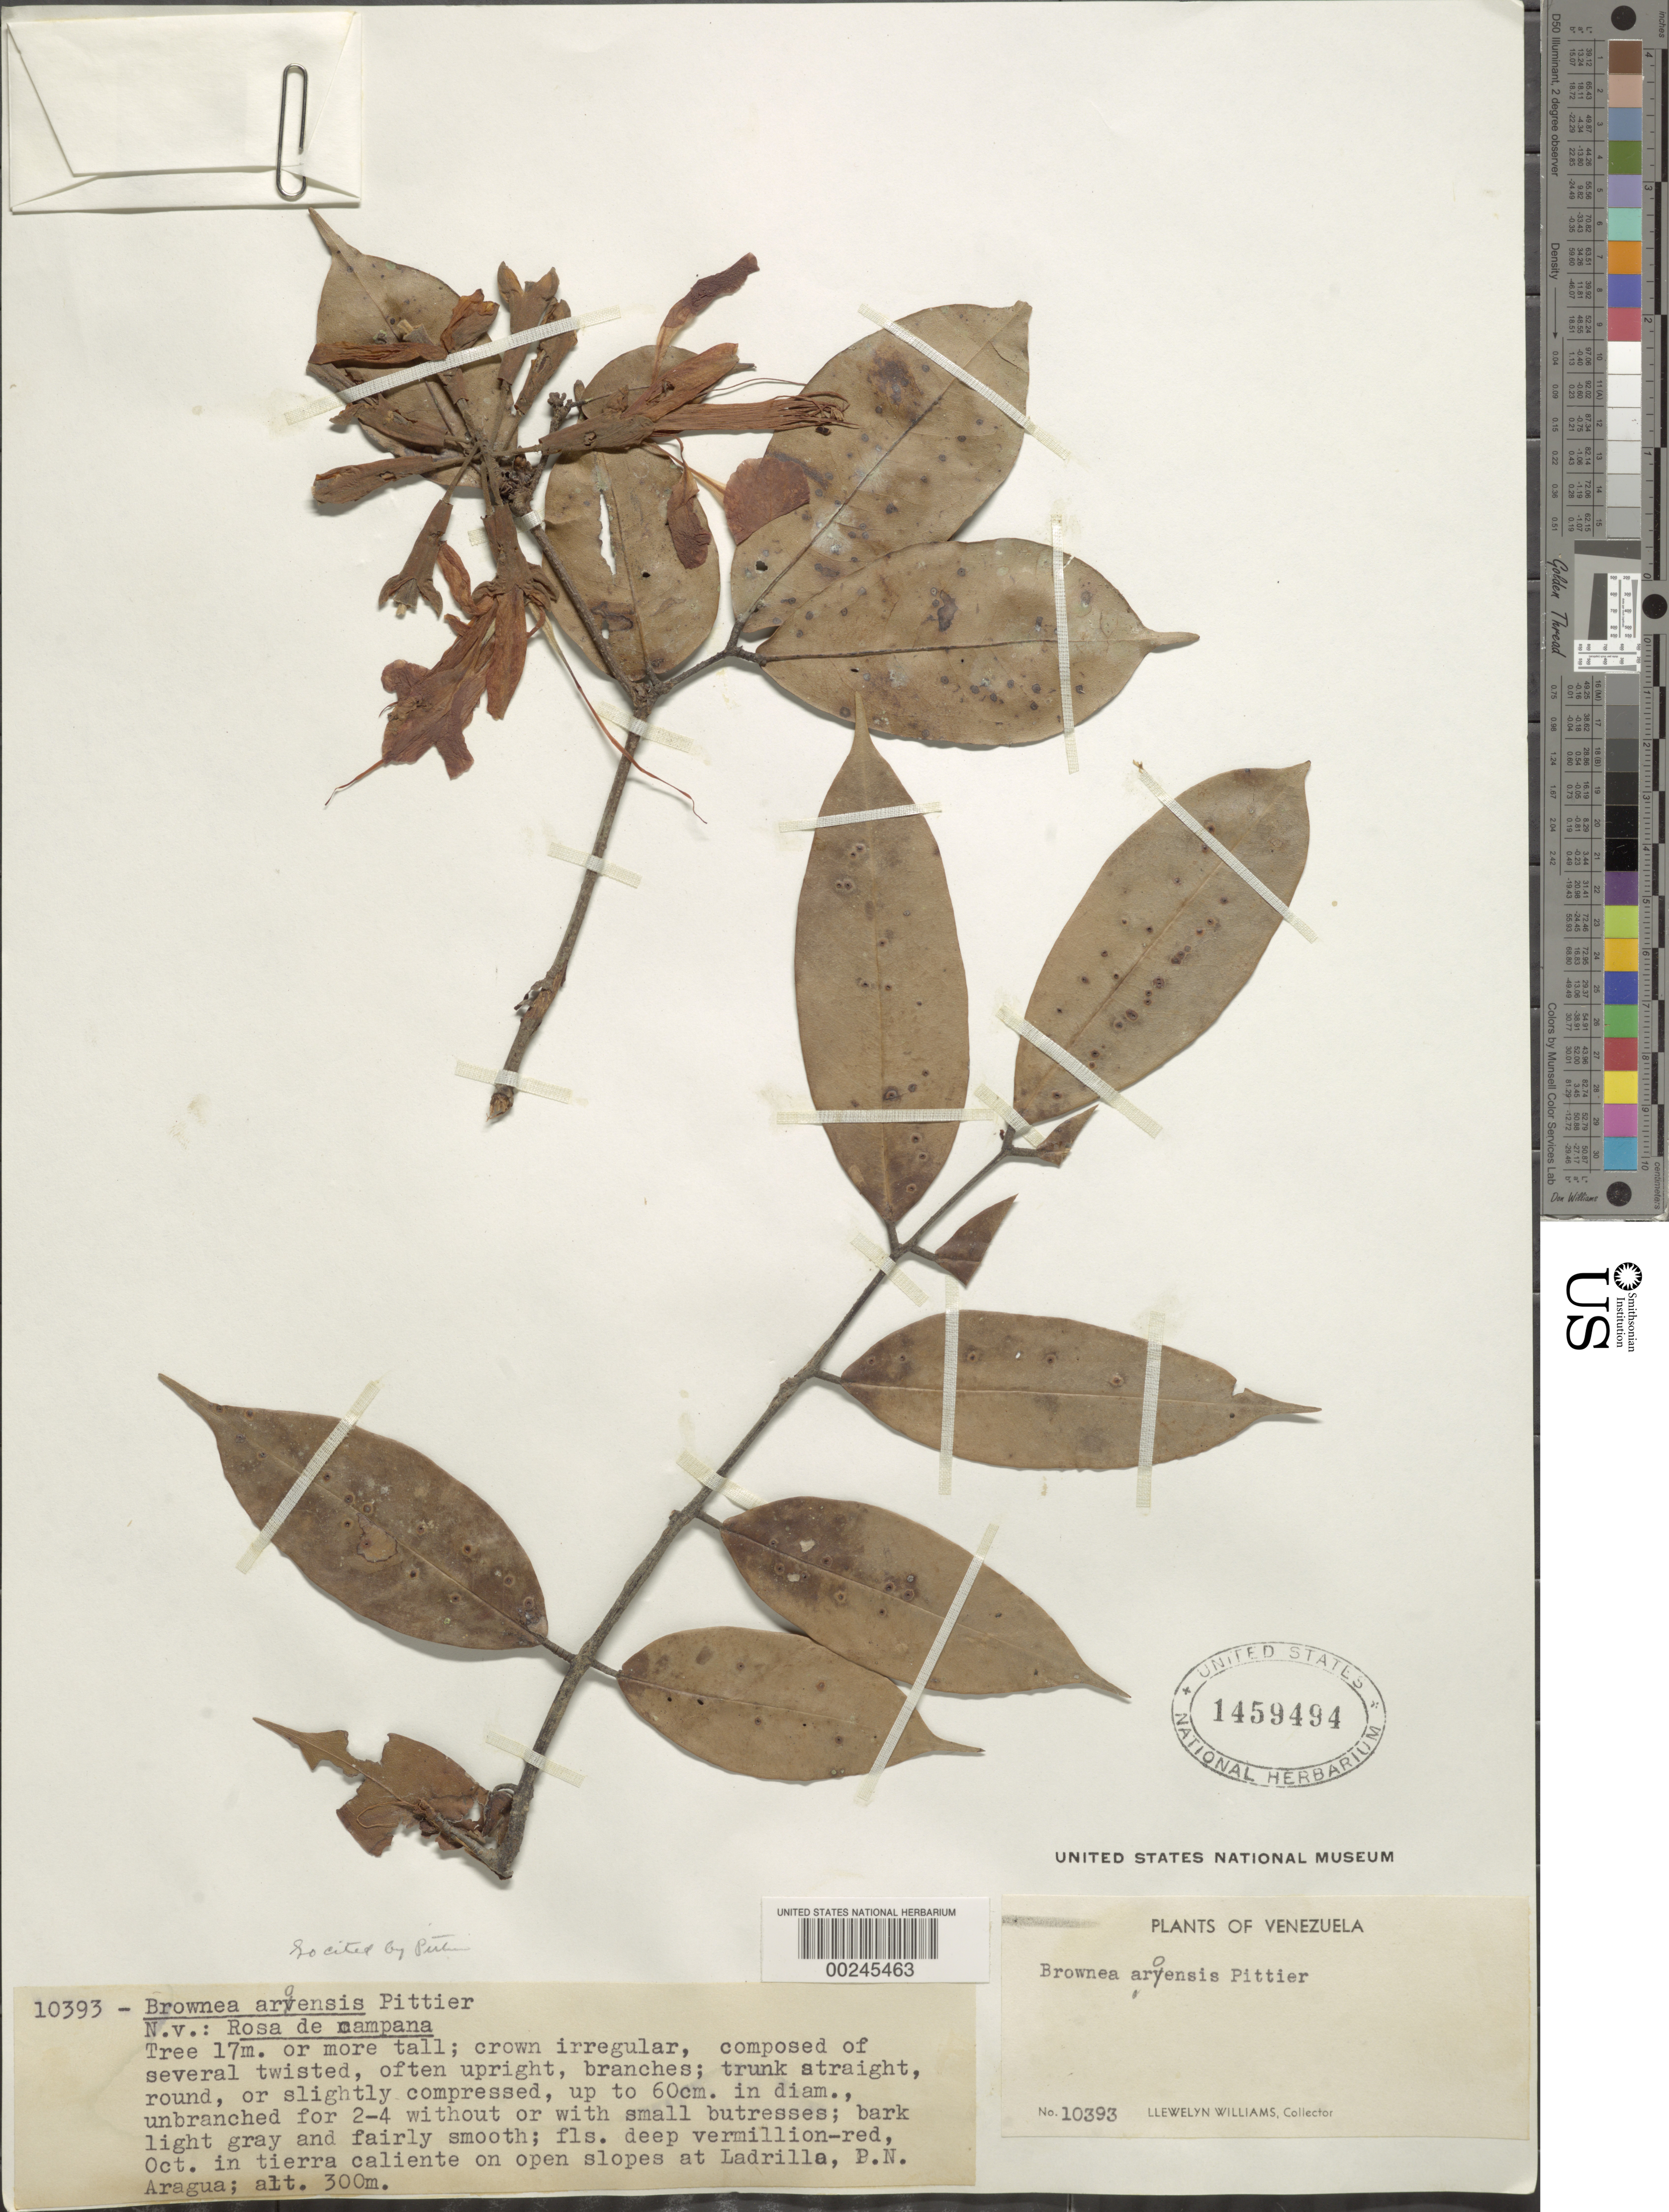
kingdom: Plantae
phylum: Tracheophyta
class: Magnoliopsida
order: Fabales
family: Fabaceae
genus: Brownea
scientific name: Brownea coccinea subsp. coccinea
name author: Jacq.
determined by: Santos-Silva, J.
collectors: Ll. Williams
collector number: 10393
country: Venezuela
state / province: Aragua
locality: Ladrillo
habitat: In terra caliente on open slopes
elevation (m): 300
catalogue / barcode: US 1459494